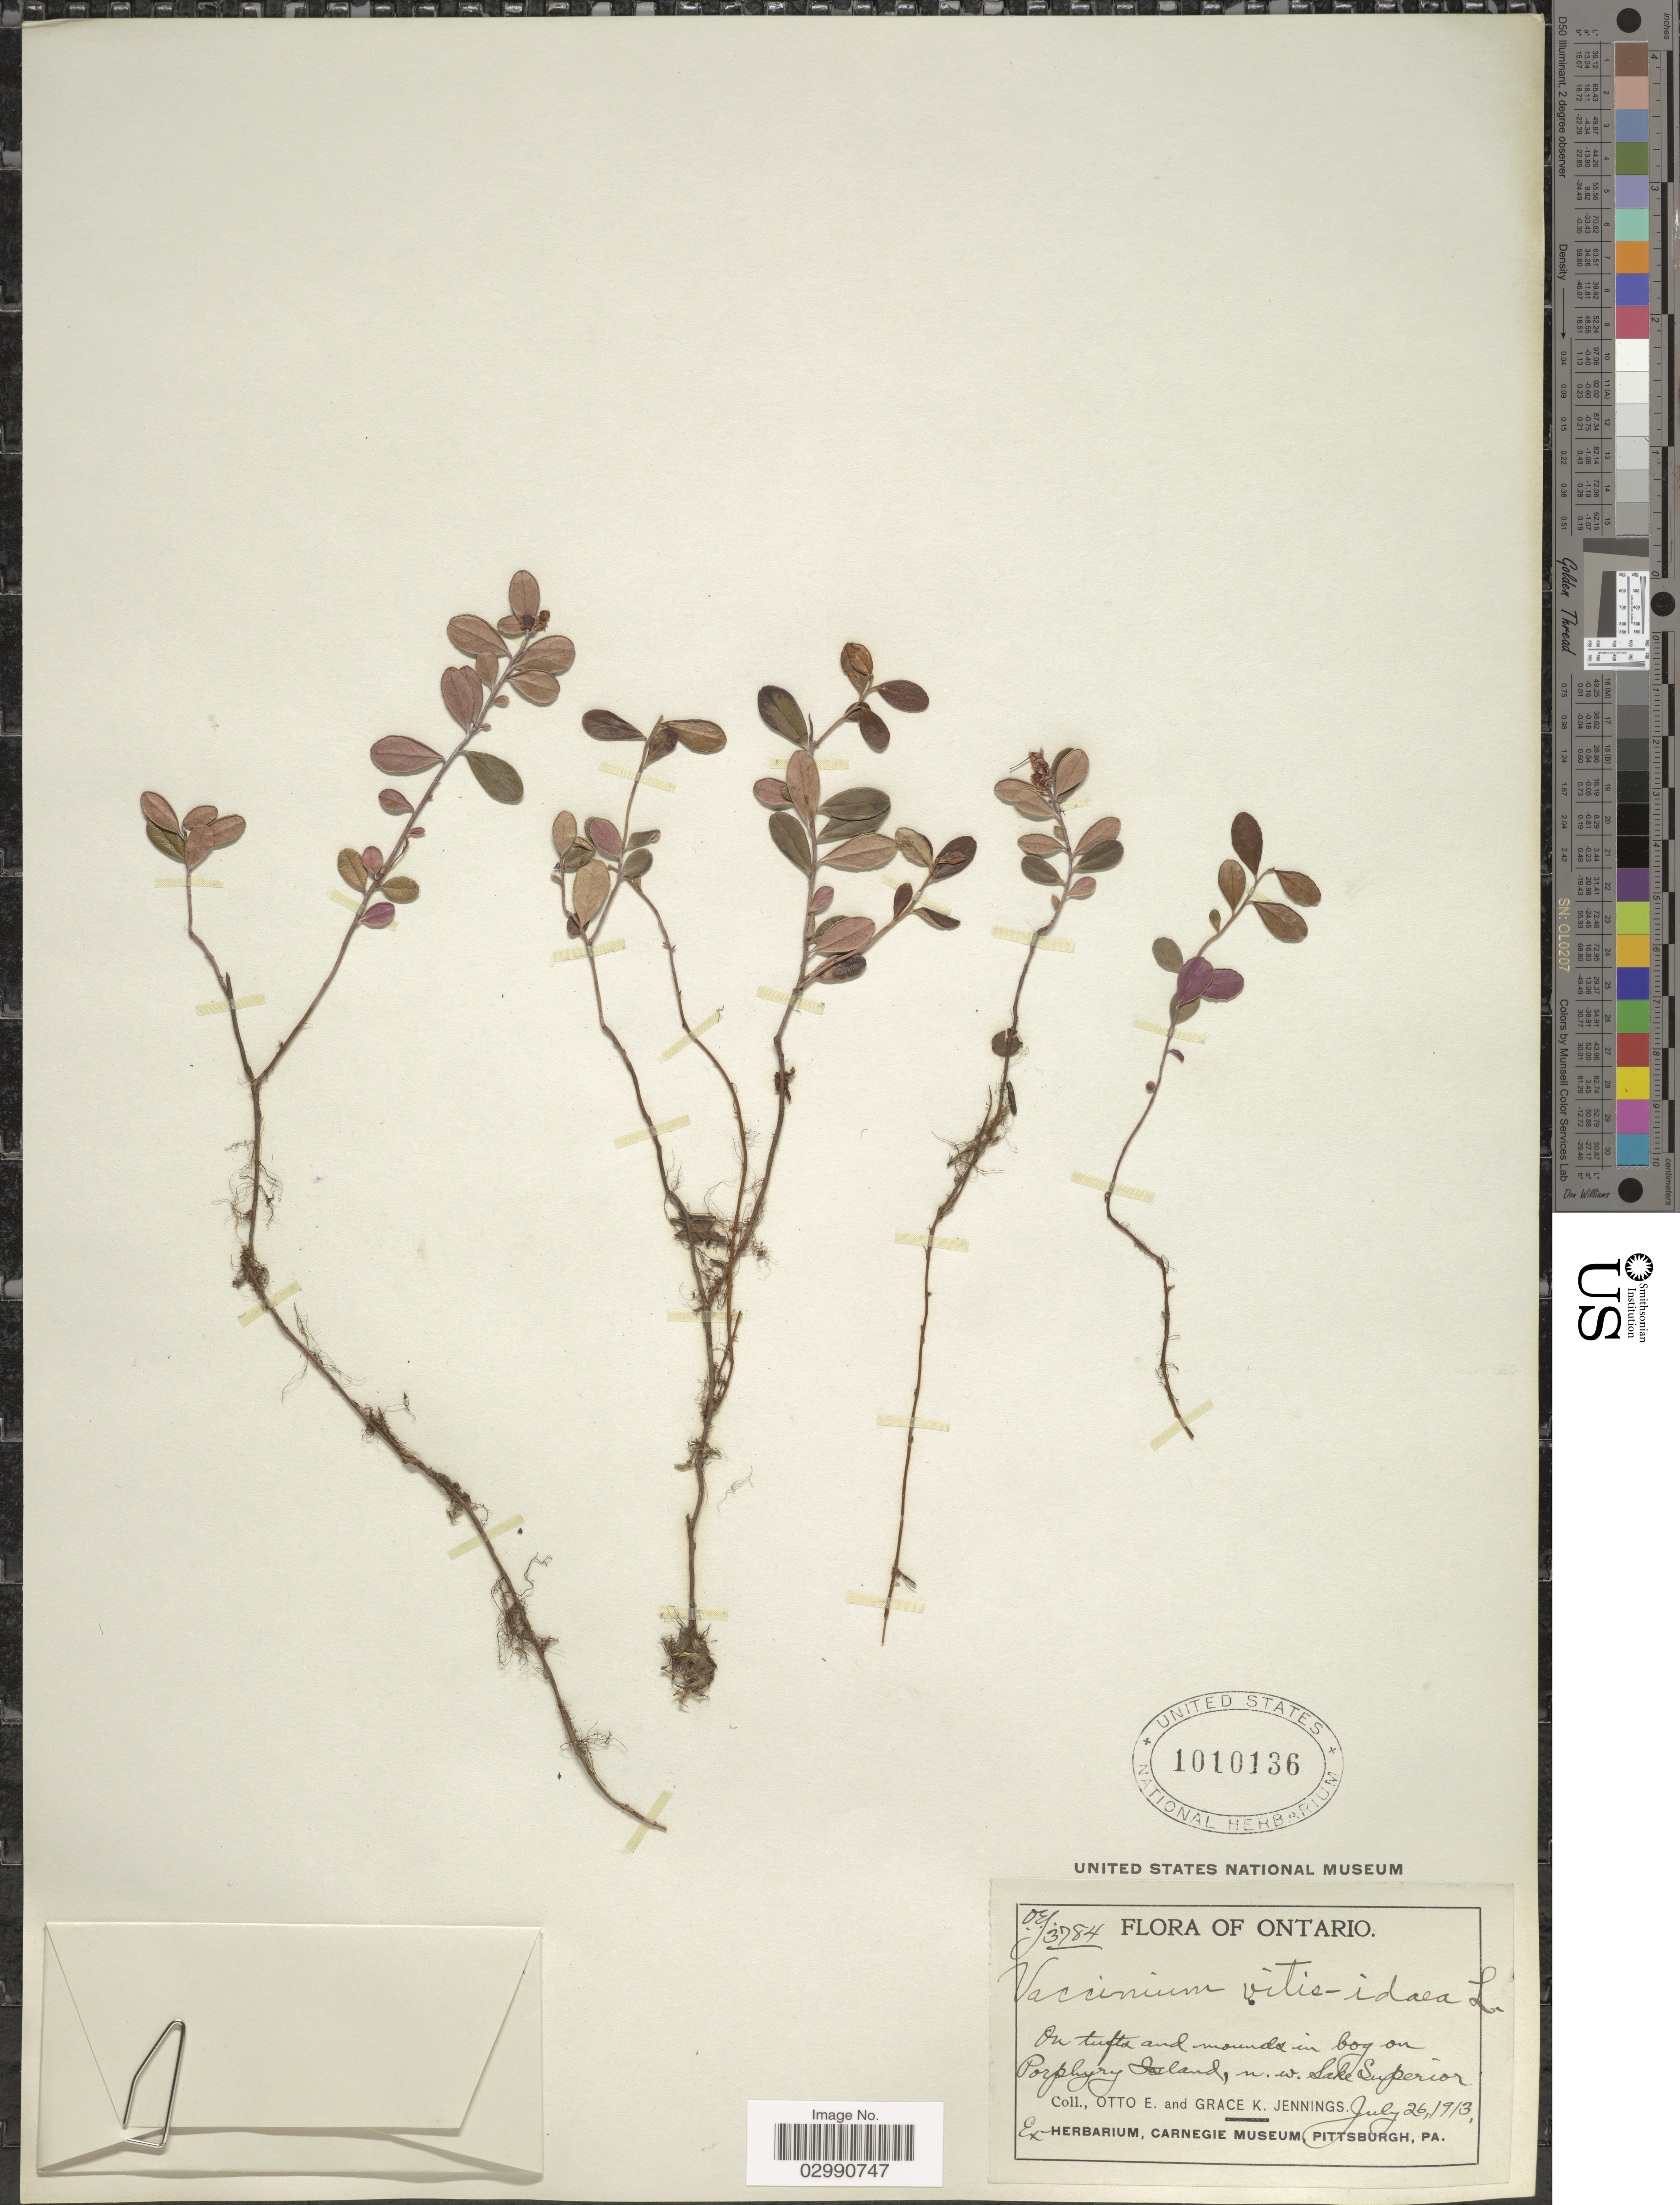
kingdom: Plantae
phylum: Tracheophyta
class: Magnoliopsida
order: Ericales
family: Ericaceae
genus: Vaccinium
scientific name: Vaccinium vitis-idaea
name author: L.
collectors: O. E. Jennings & G. K. Jennings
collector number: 3784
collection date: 1913-07-26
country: Canada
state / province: Ontario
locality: In bog on Porphury Island, n.w. Lake Superior.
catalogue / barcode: US 1010136